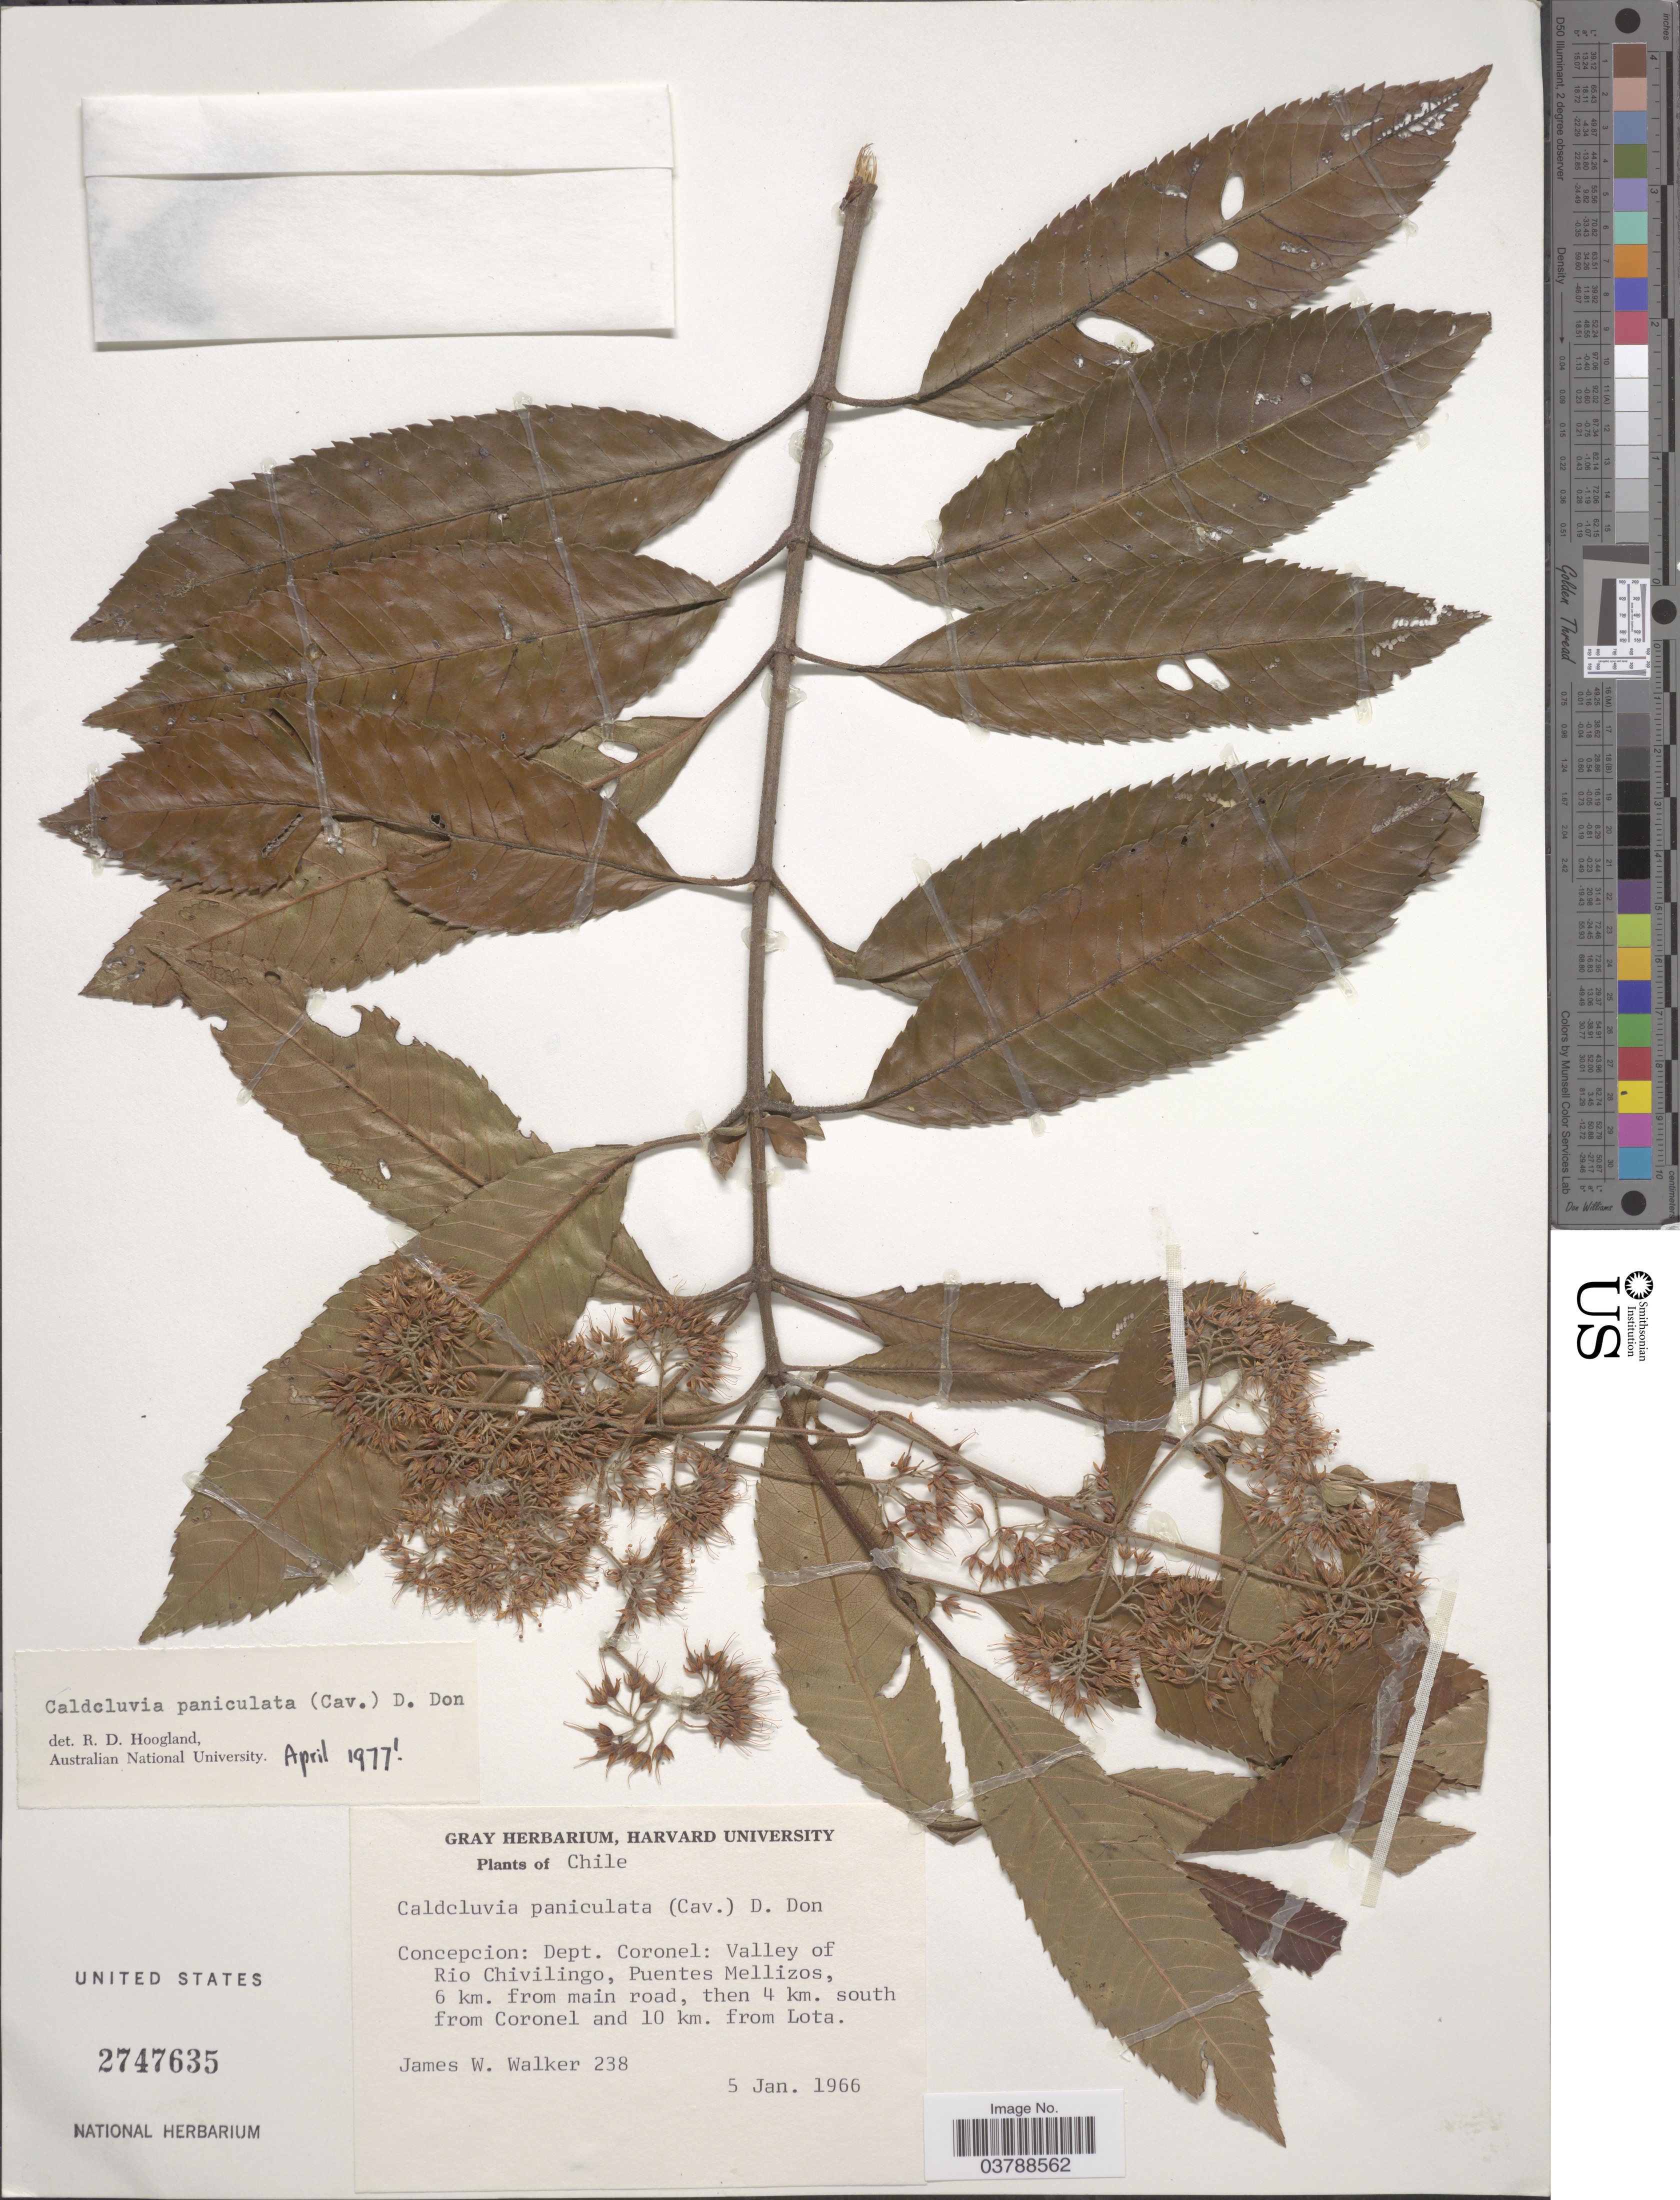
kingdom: Plantae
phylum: Tracheophyta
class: Magnoliopsida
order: Oxalidales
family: Cunoniaceae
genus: Caldcluvia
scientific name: Caldcluvia paniculata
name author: (Cav.) D. Don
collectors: J. W. Walker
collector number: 238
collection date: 1966-01-05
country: Chile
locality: Concepcion: Dep. Coronel: Valley of Rio Chivilingo, Puentes Mellizos, 6 km. from main road, then 4 km south from Coronel and 10 km. from Lota.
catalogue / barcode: US 2747635